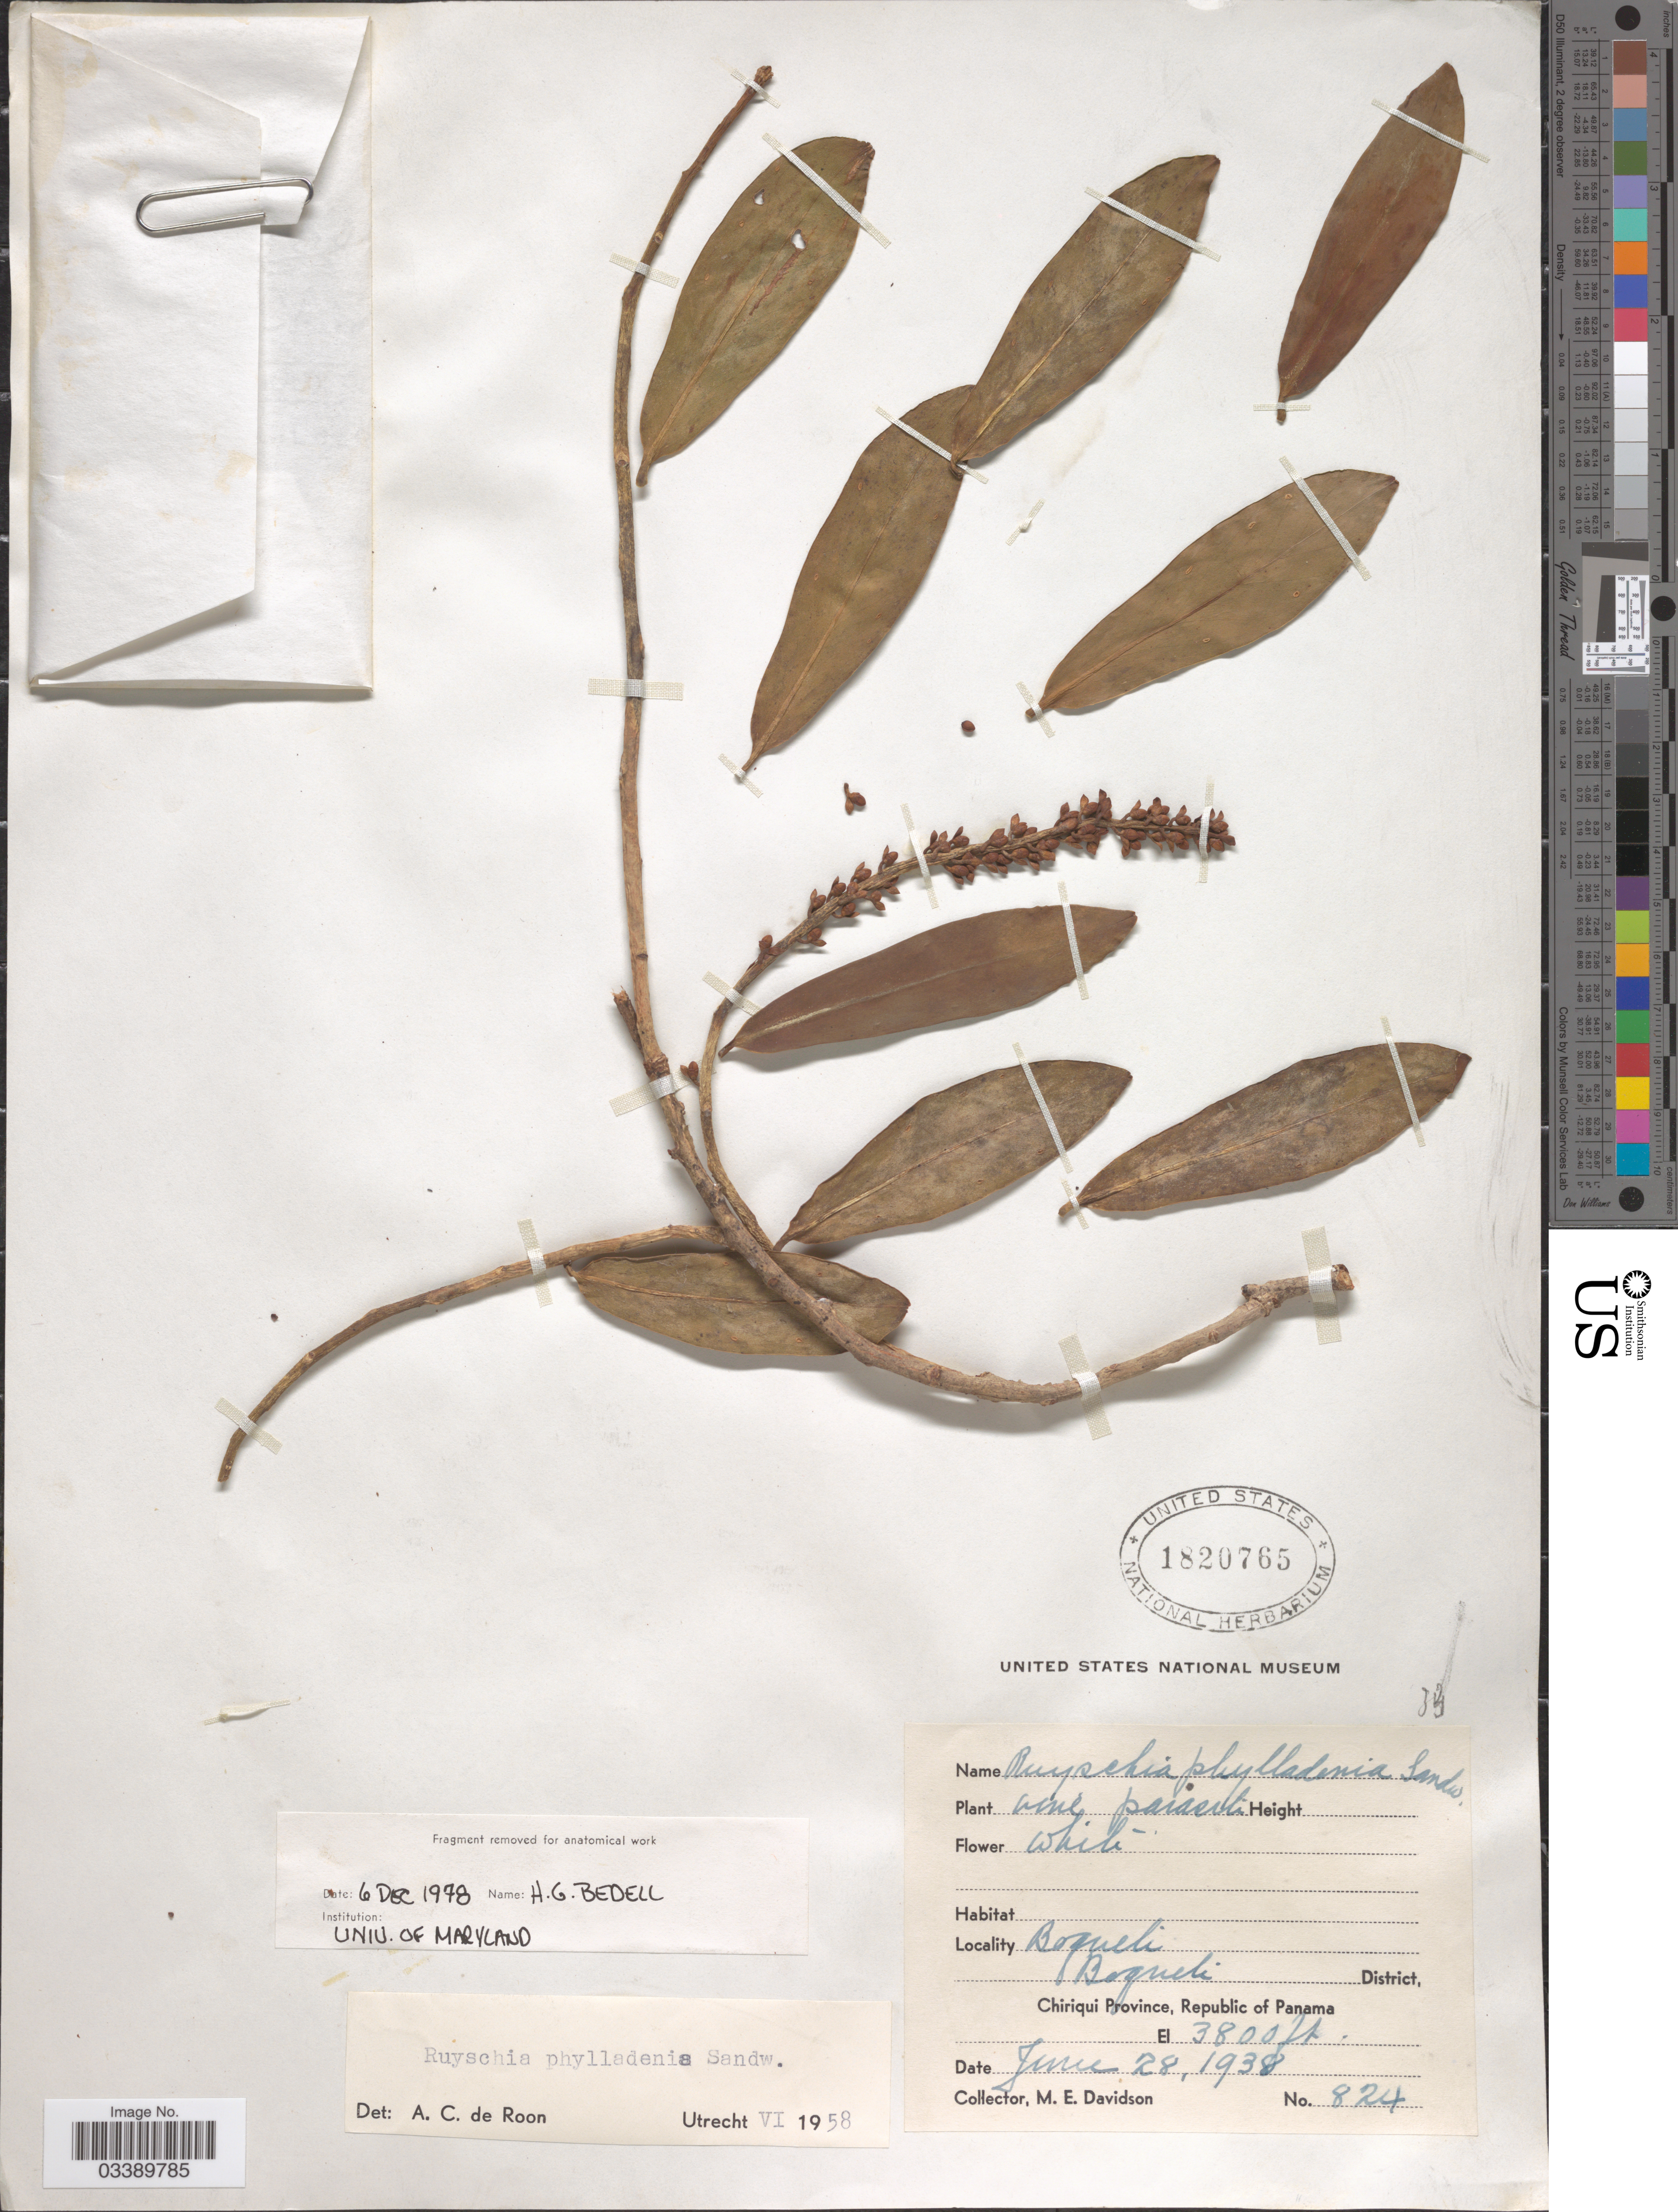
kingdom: Plantae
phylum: Tracheophyta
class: Magnoliopsida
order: Ericales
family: Marcgraviaceae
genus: Ruyschia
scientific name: Ruyschia phylladenia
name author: Sandwith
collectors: M. E. Davidson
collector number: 824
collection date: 1938-06-28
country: Panama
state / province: Chiriqui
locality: Boquete. Boquete District.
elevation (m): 1158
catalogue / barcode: US 1820765